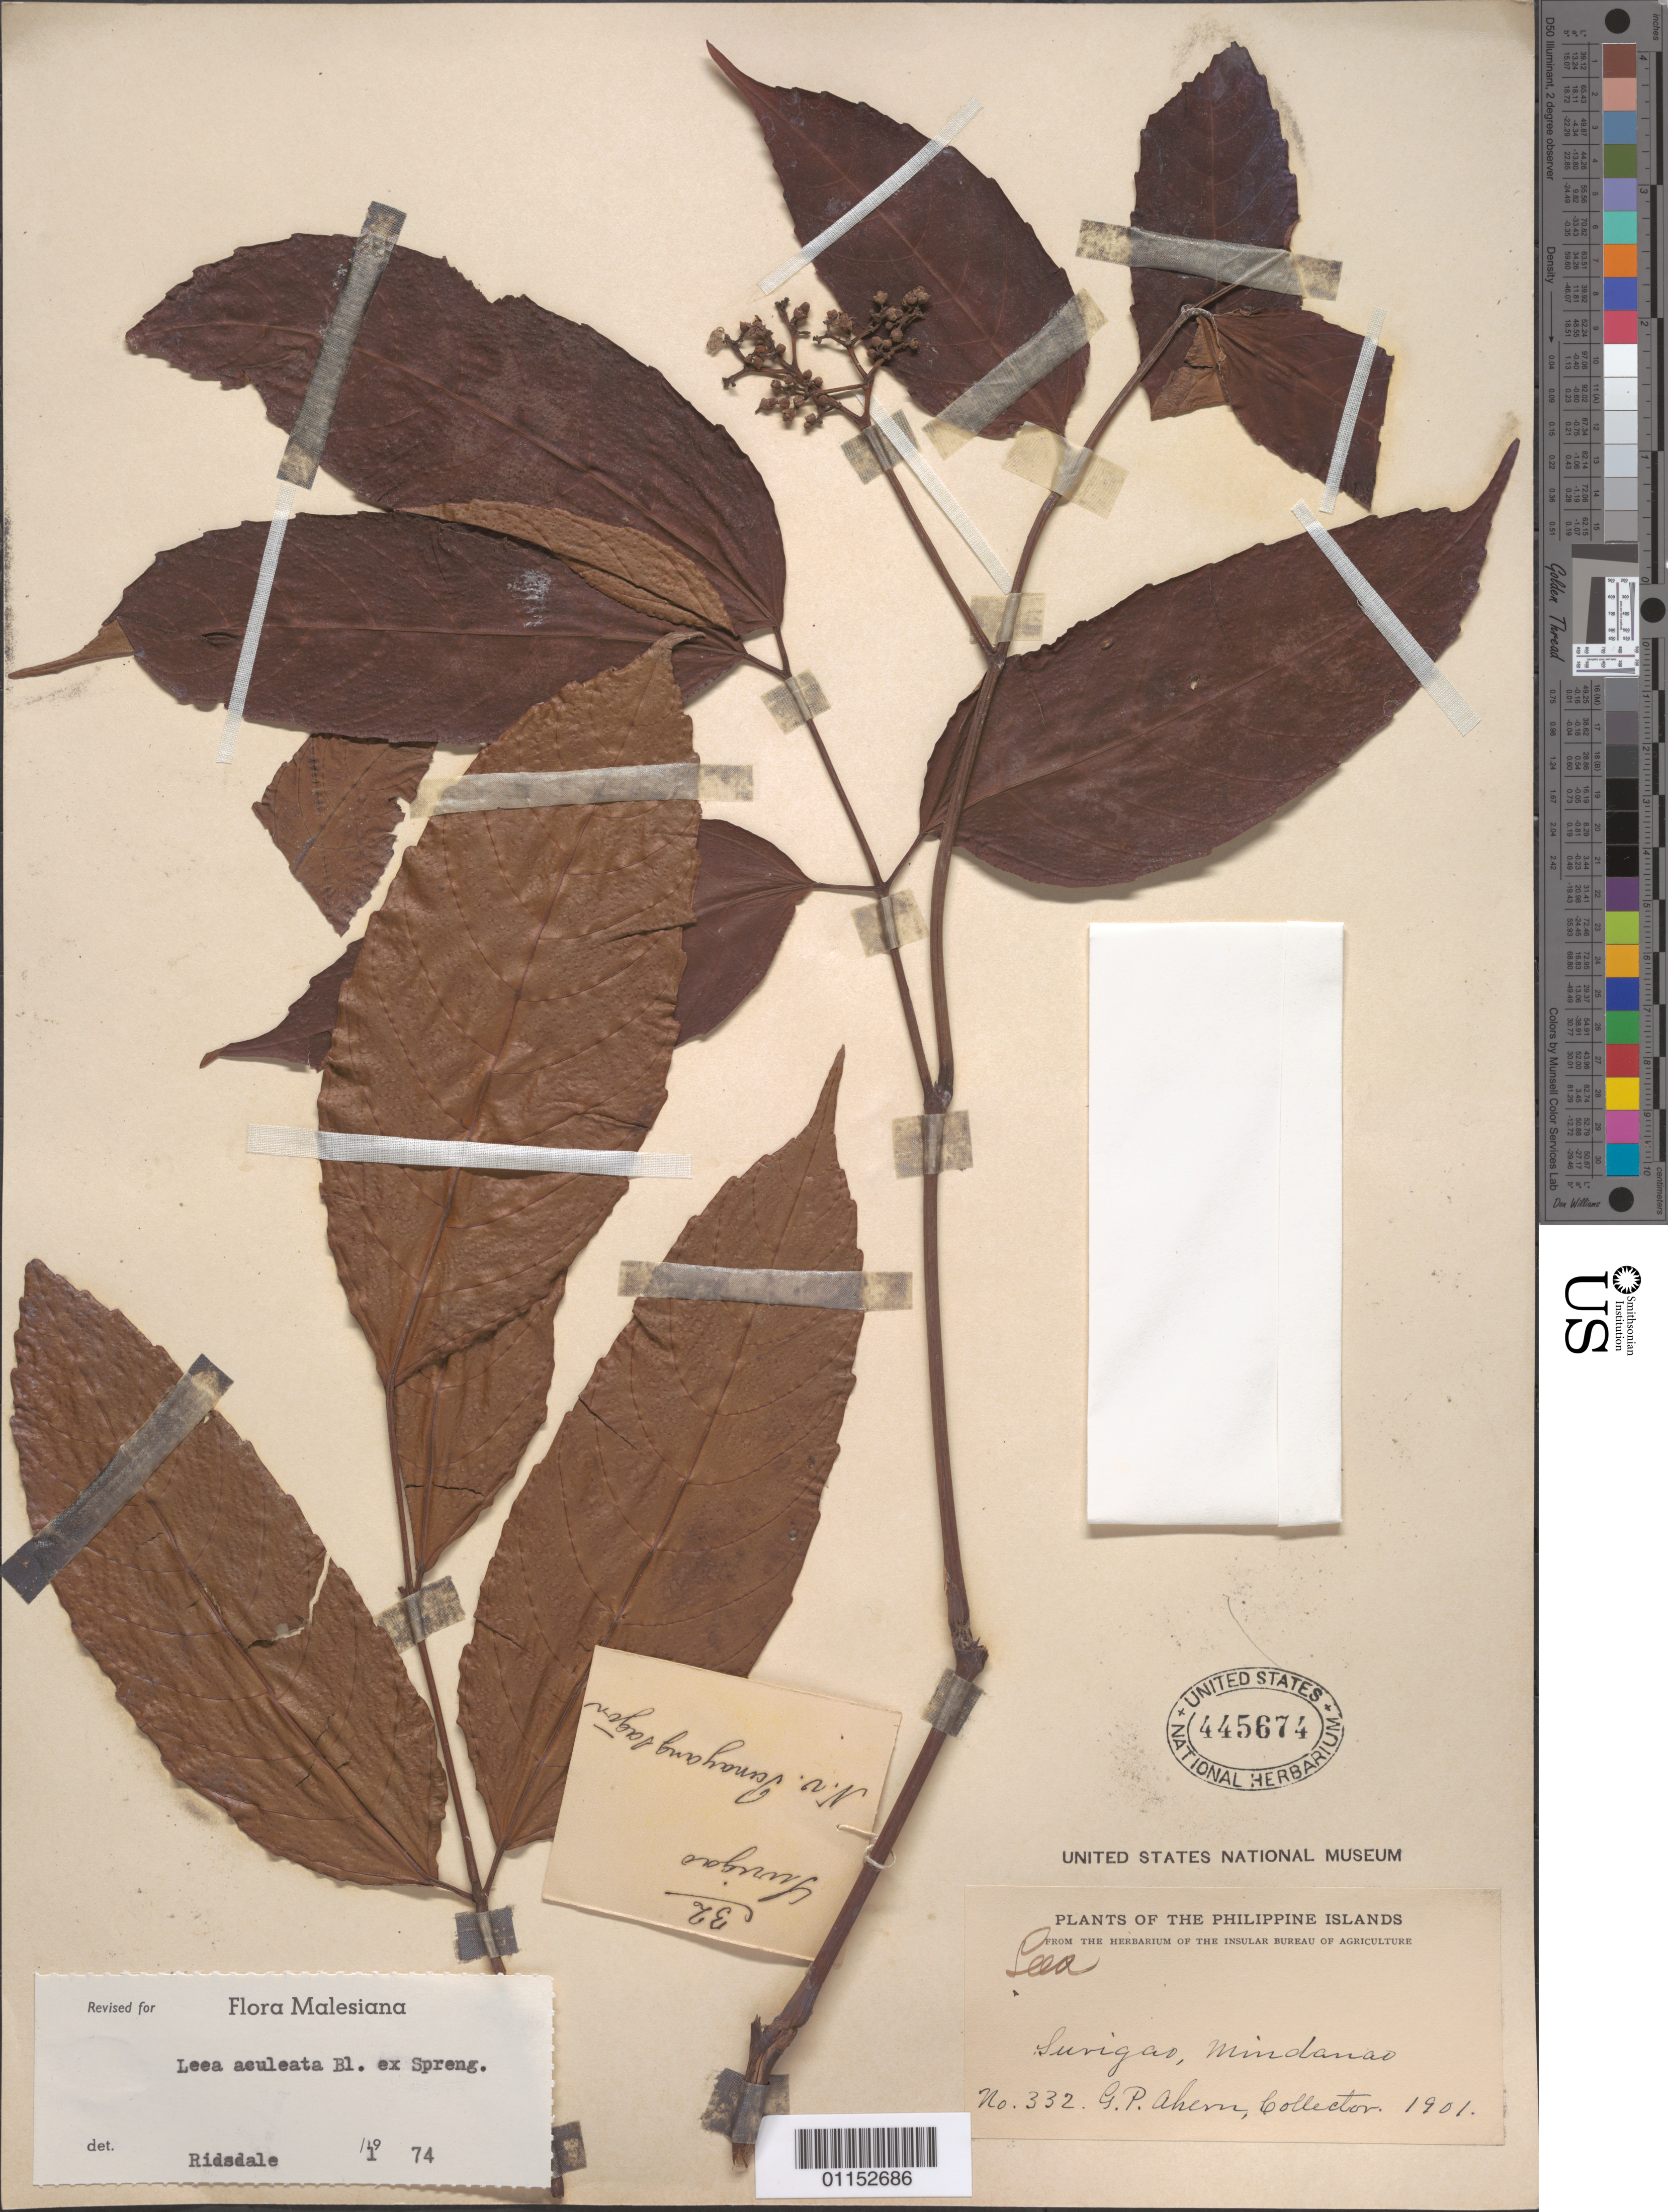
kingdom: Plantae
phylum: Tracheophyta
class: Magnoliopsida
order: Vitales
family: Vitaceae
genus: Leea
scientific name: Leea aculeata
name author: Blume ex Spreng.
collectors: G. Ahern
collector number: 332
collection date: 1901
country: Philippines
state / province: Caraga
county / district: Surigao del Norte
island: Mindanao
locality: Surigao.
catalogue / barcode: US 445674